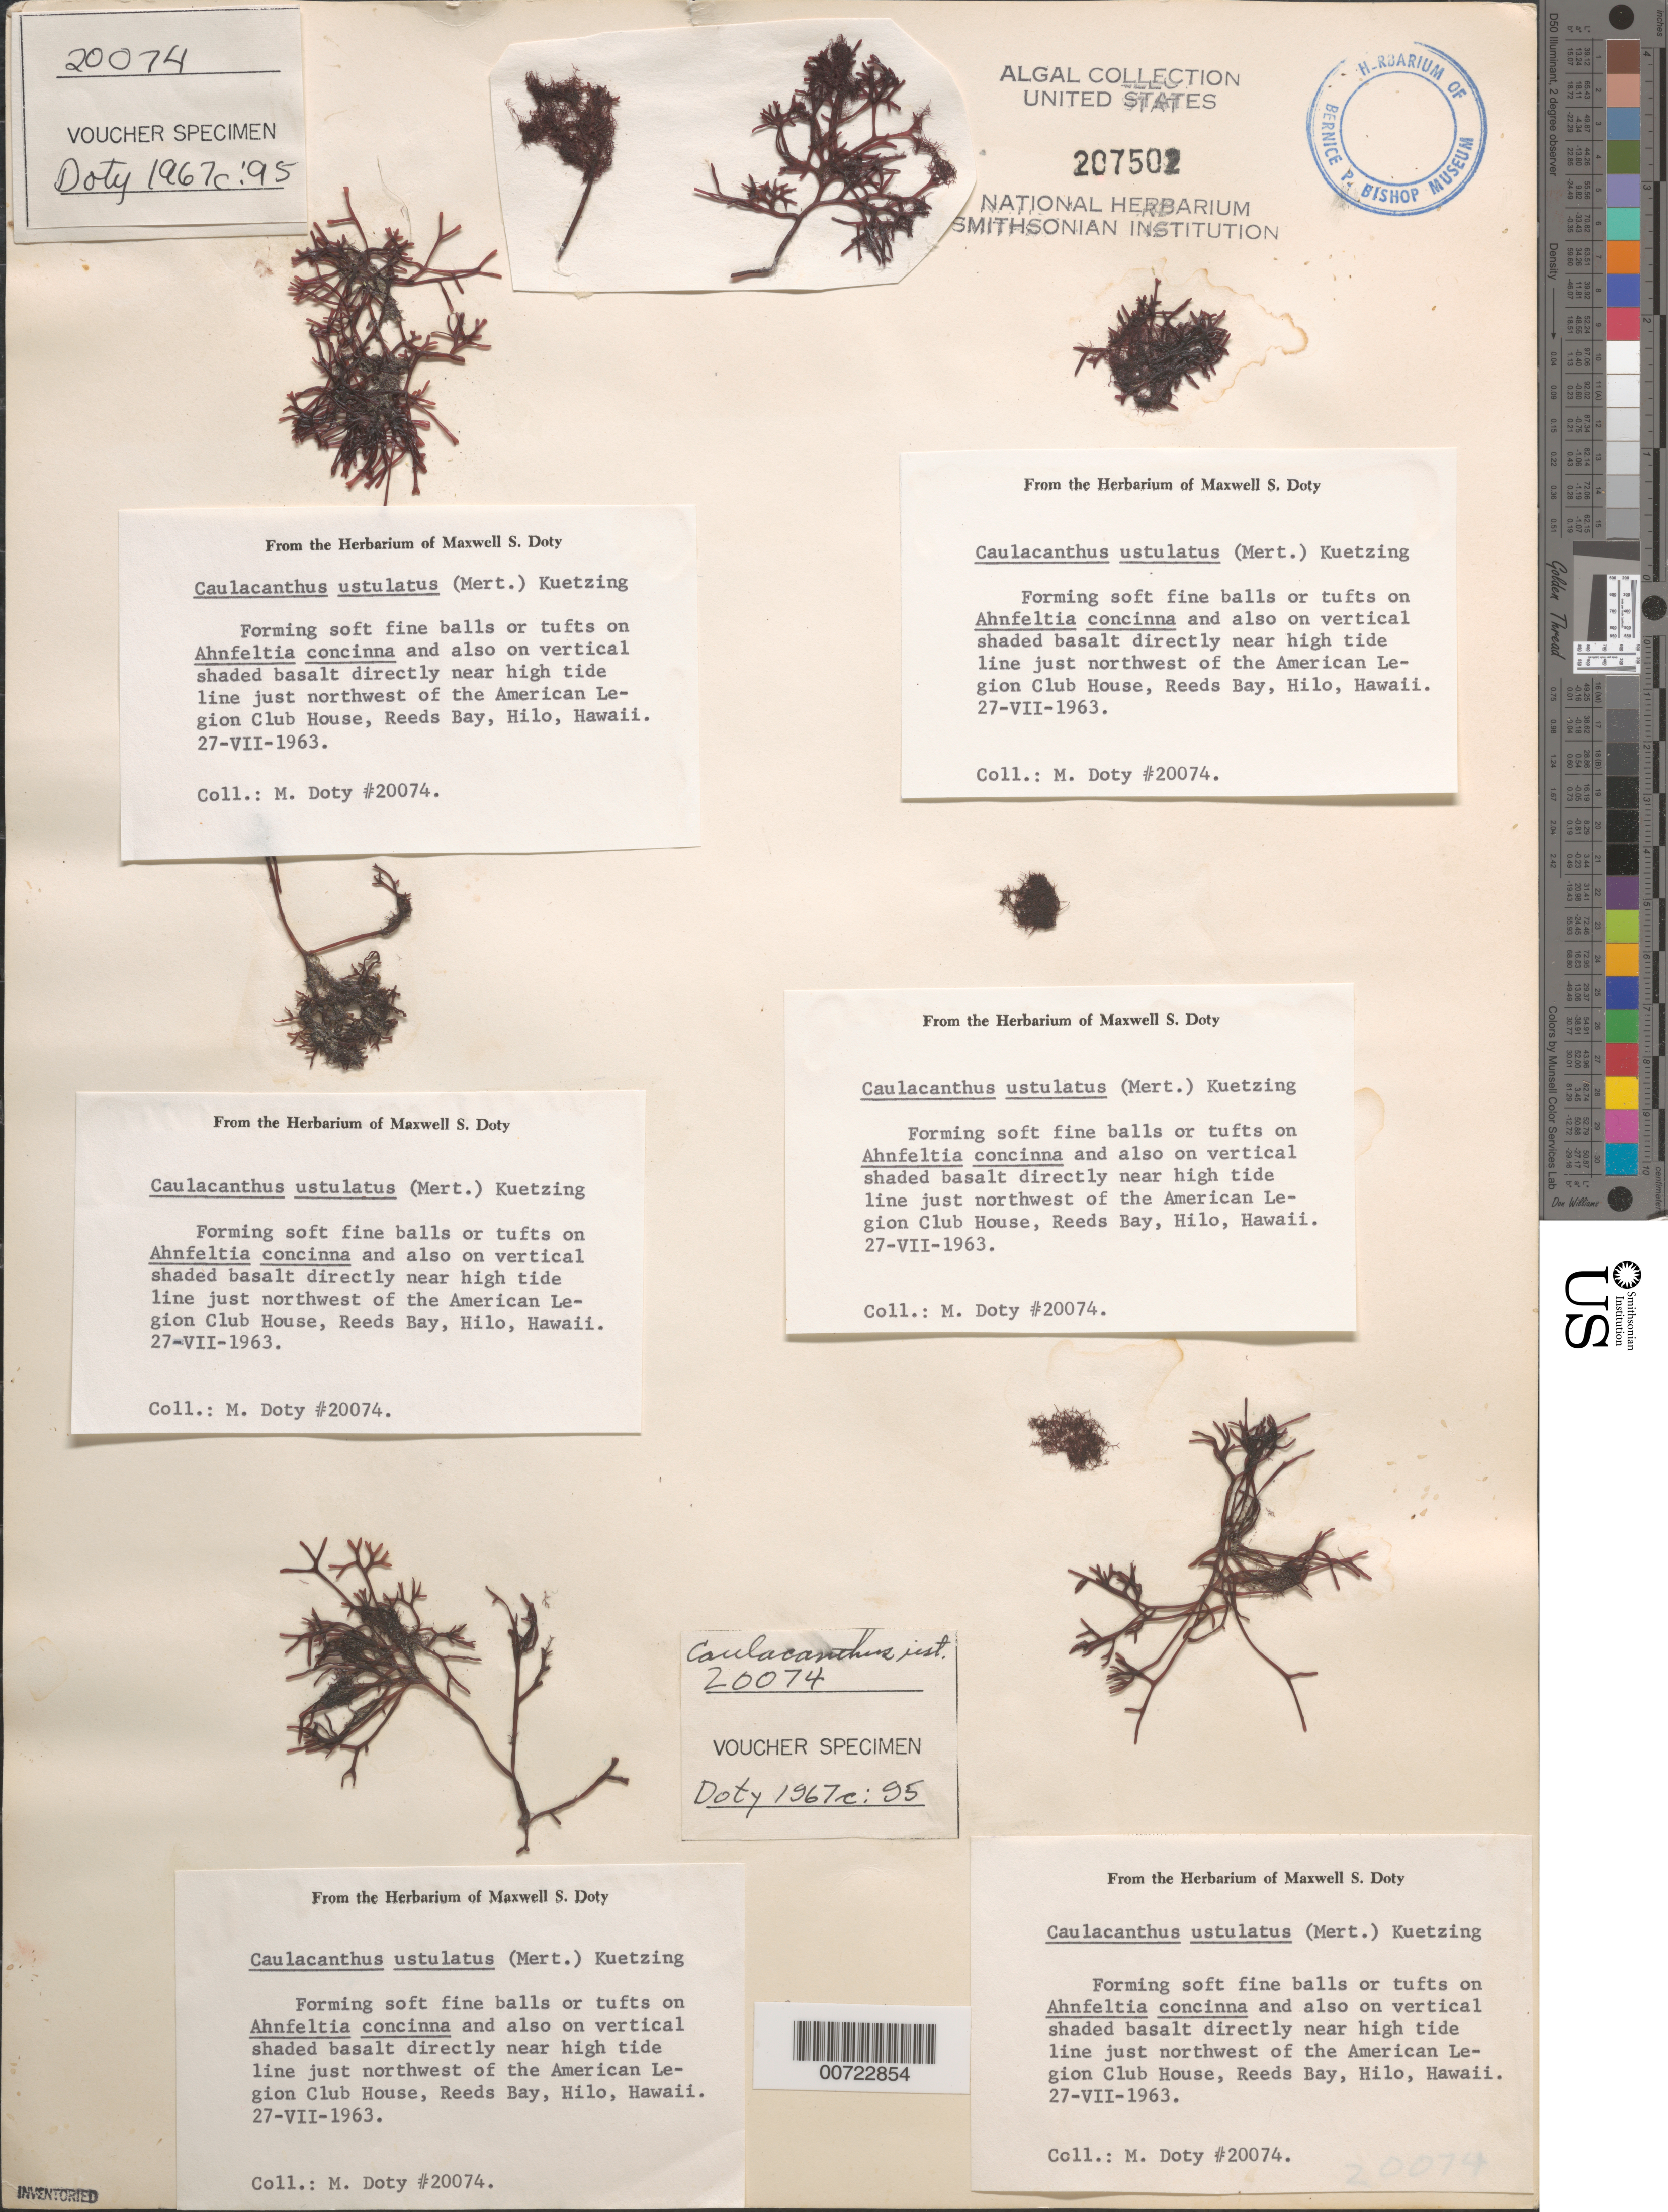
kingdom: Plantae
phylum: Rhodophyta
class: Florideophyceae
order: Gigartinales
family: Caulacanthaceae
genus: Caulacanthus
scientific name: Caulacanthus ustulatus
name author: (Mert. ex Turner) Kütz.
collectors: M. S. Doty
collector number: MSD 20074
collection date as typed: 27 Jul 1963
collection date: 1963-07-27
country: United States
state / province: Hawaii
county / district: Hawaii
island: Hawaii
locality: Reeds Bay, just north of American Legion Club House, Hilo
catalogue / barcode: US 207502